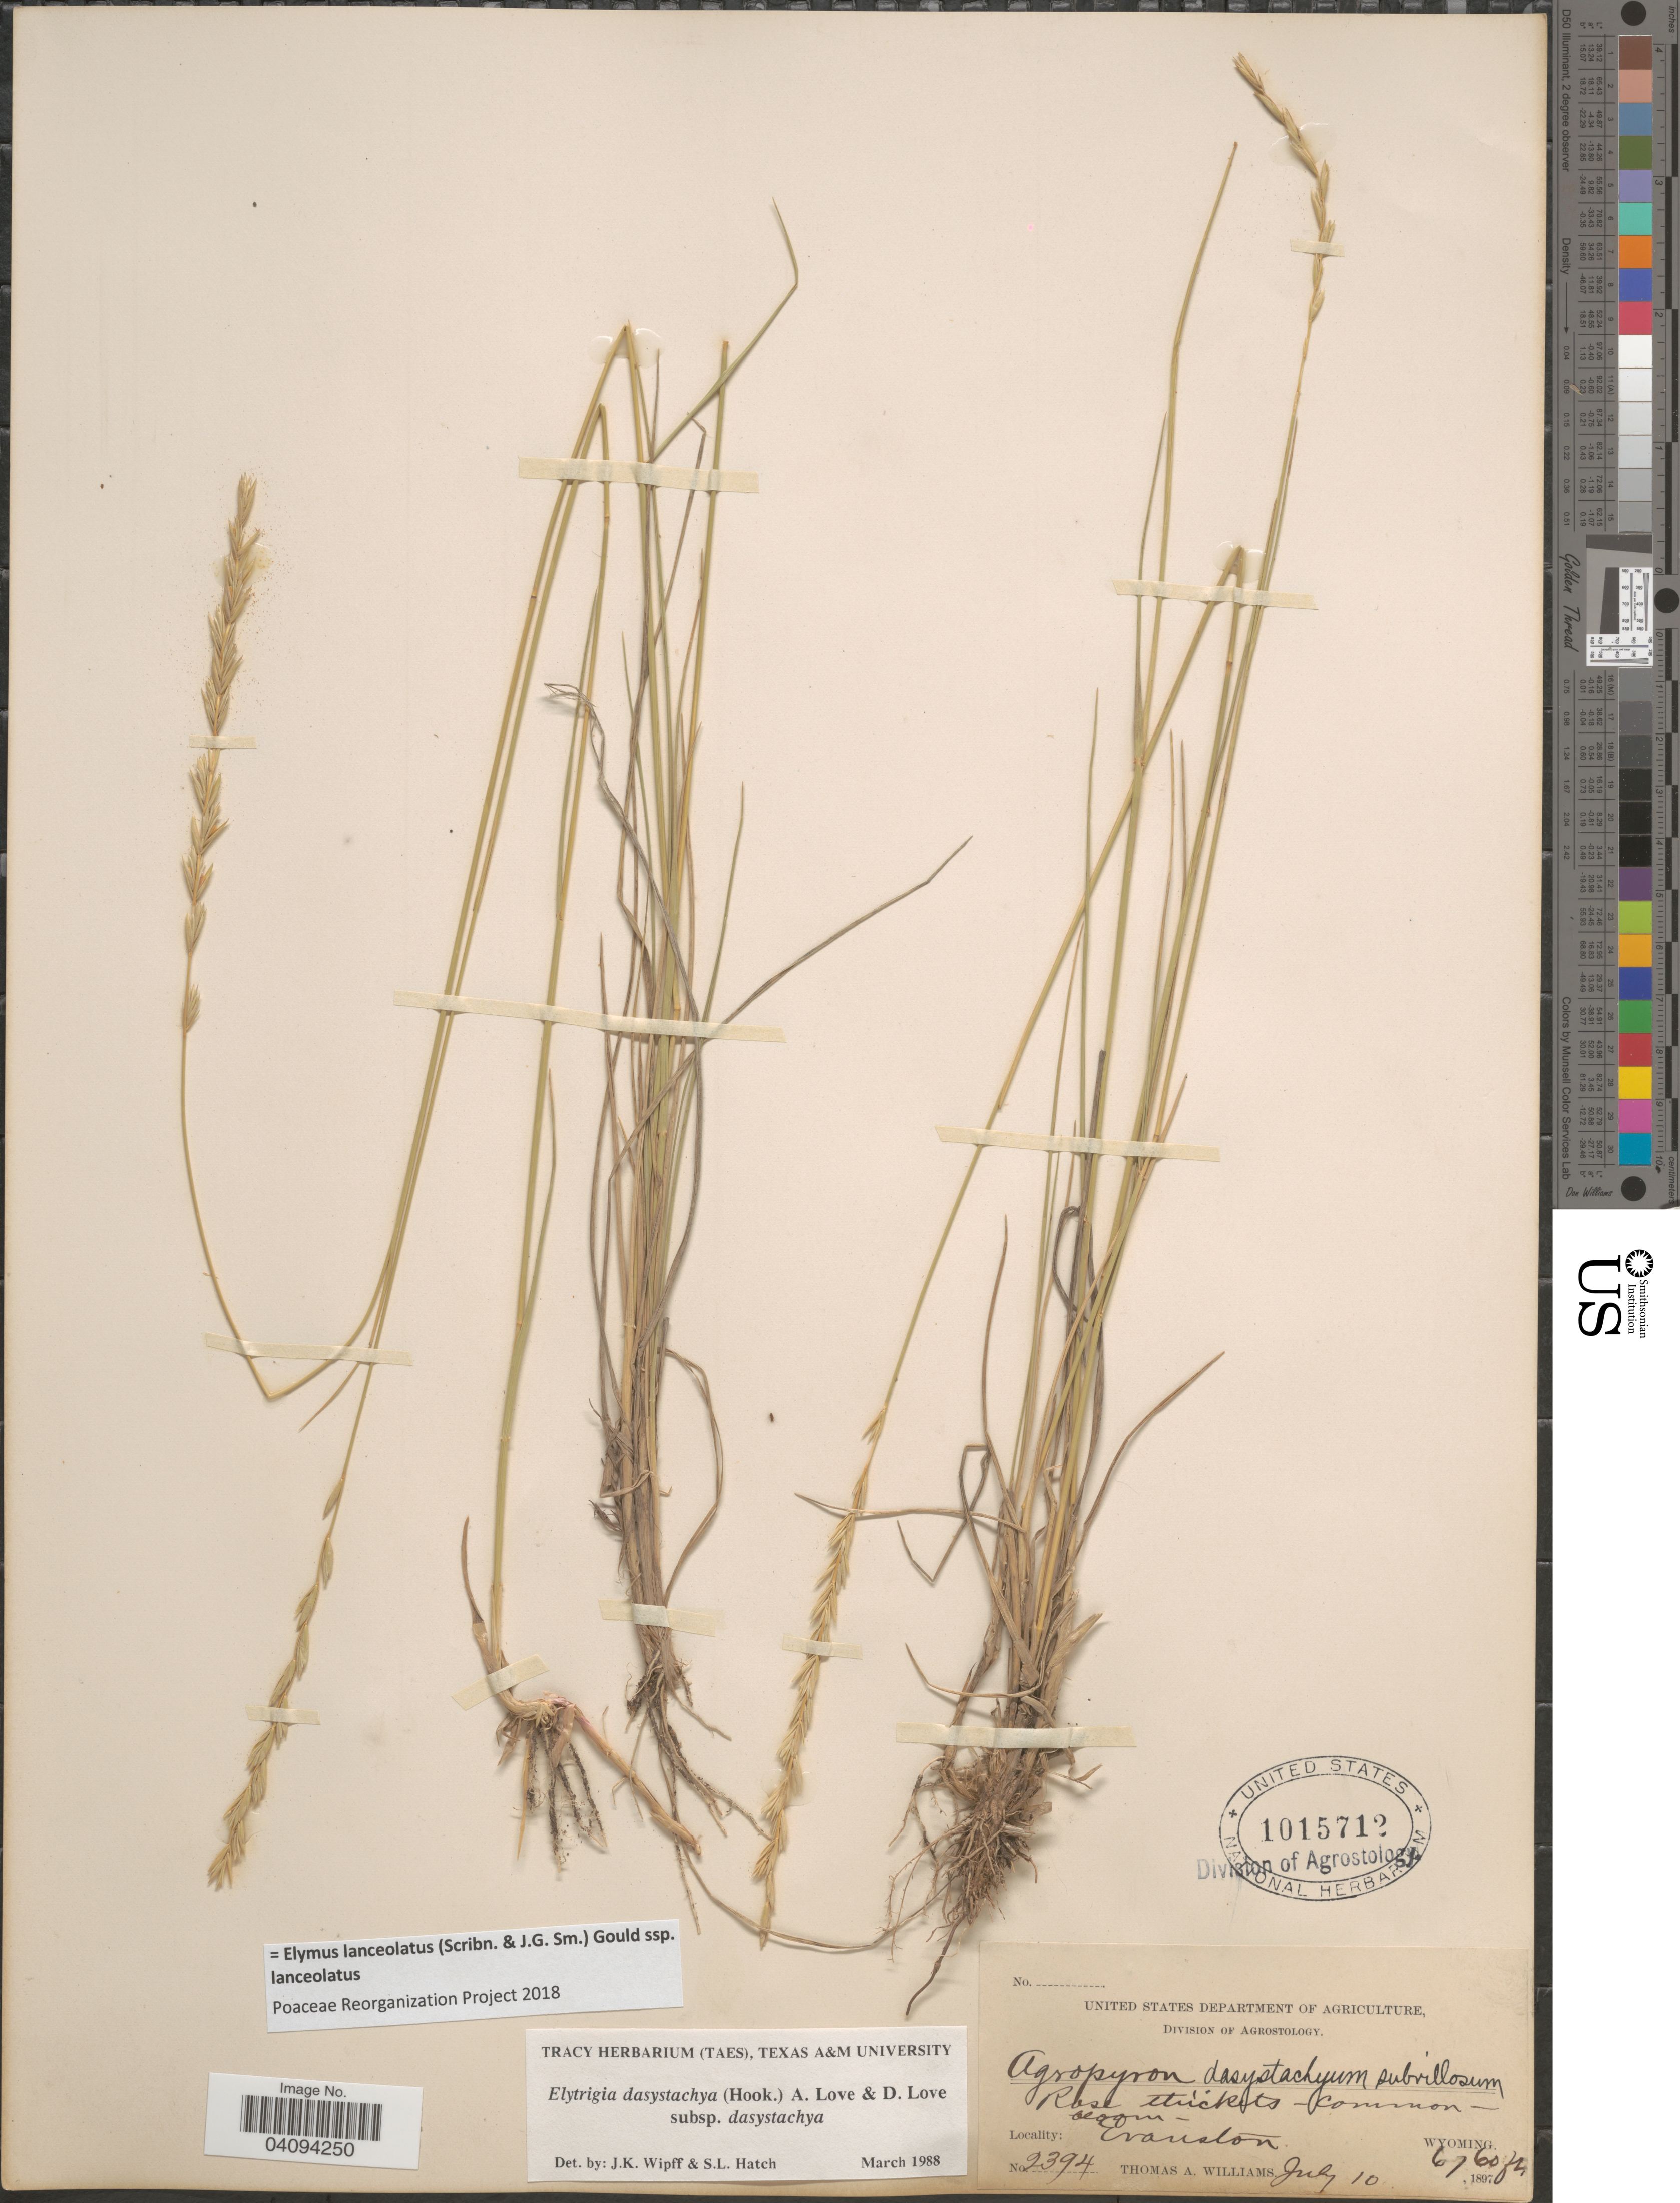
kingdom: Plantae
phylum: Tracheophyta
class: Liliopsida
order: Poales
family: Poaceae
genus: Elymus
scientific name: Elymus lanceolatus subsp. lanceolatus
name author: (Scribn. & J.G. Sm.) Gould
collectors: T. A. Williams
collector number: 2394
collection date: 1897-07-10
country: United States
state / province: Wyoming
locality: Rose thickets - common - bloom - Evanston.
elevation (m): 2060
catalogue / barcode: US 1015712